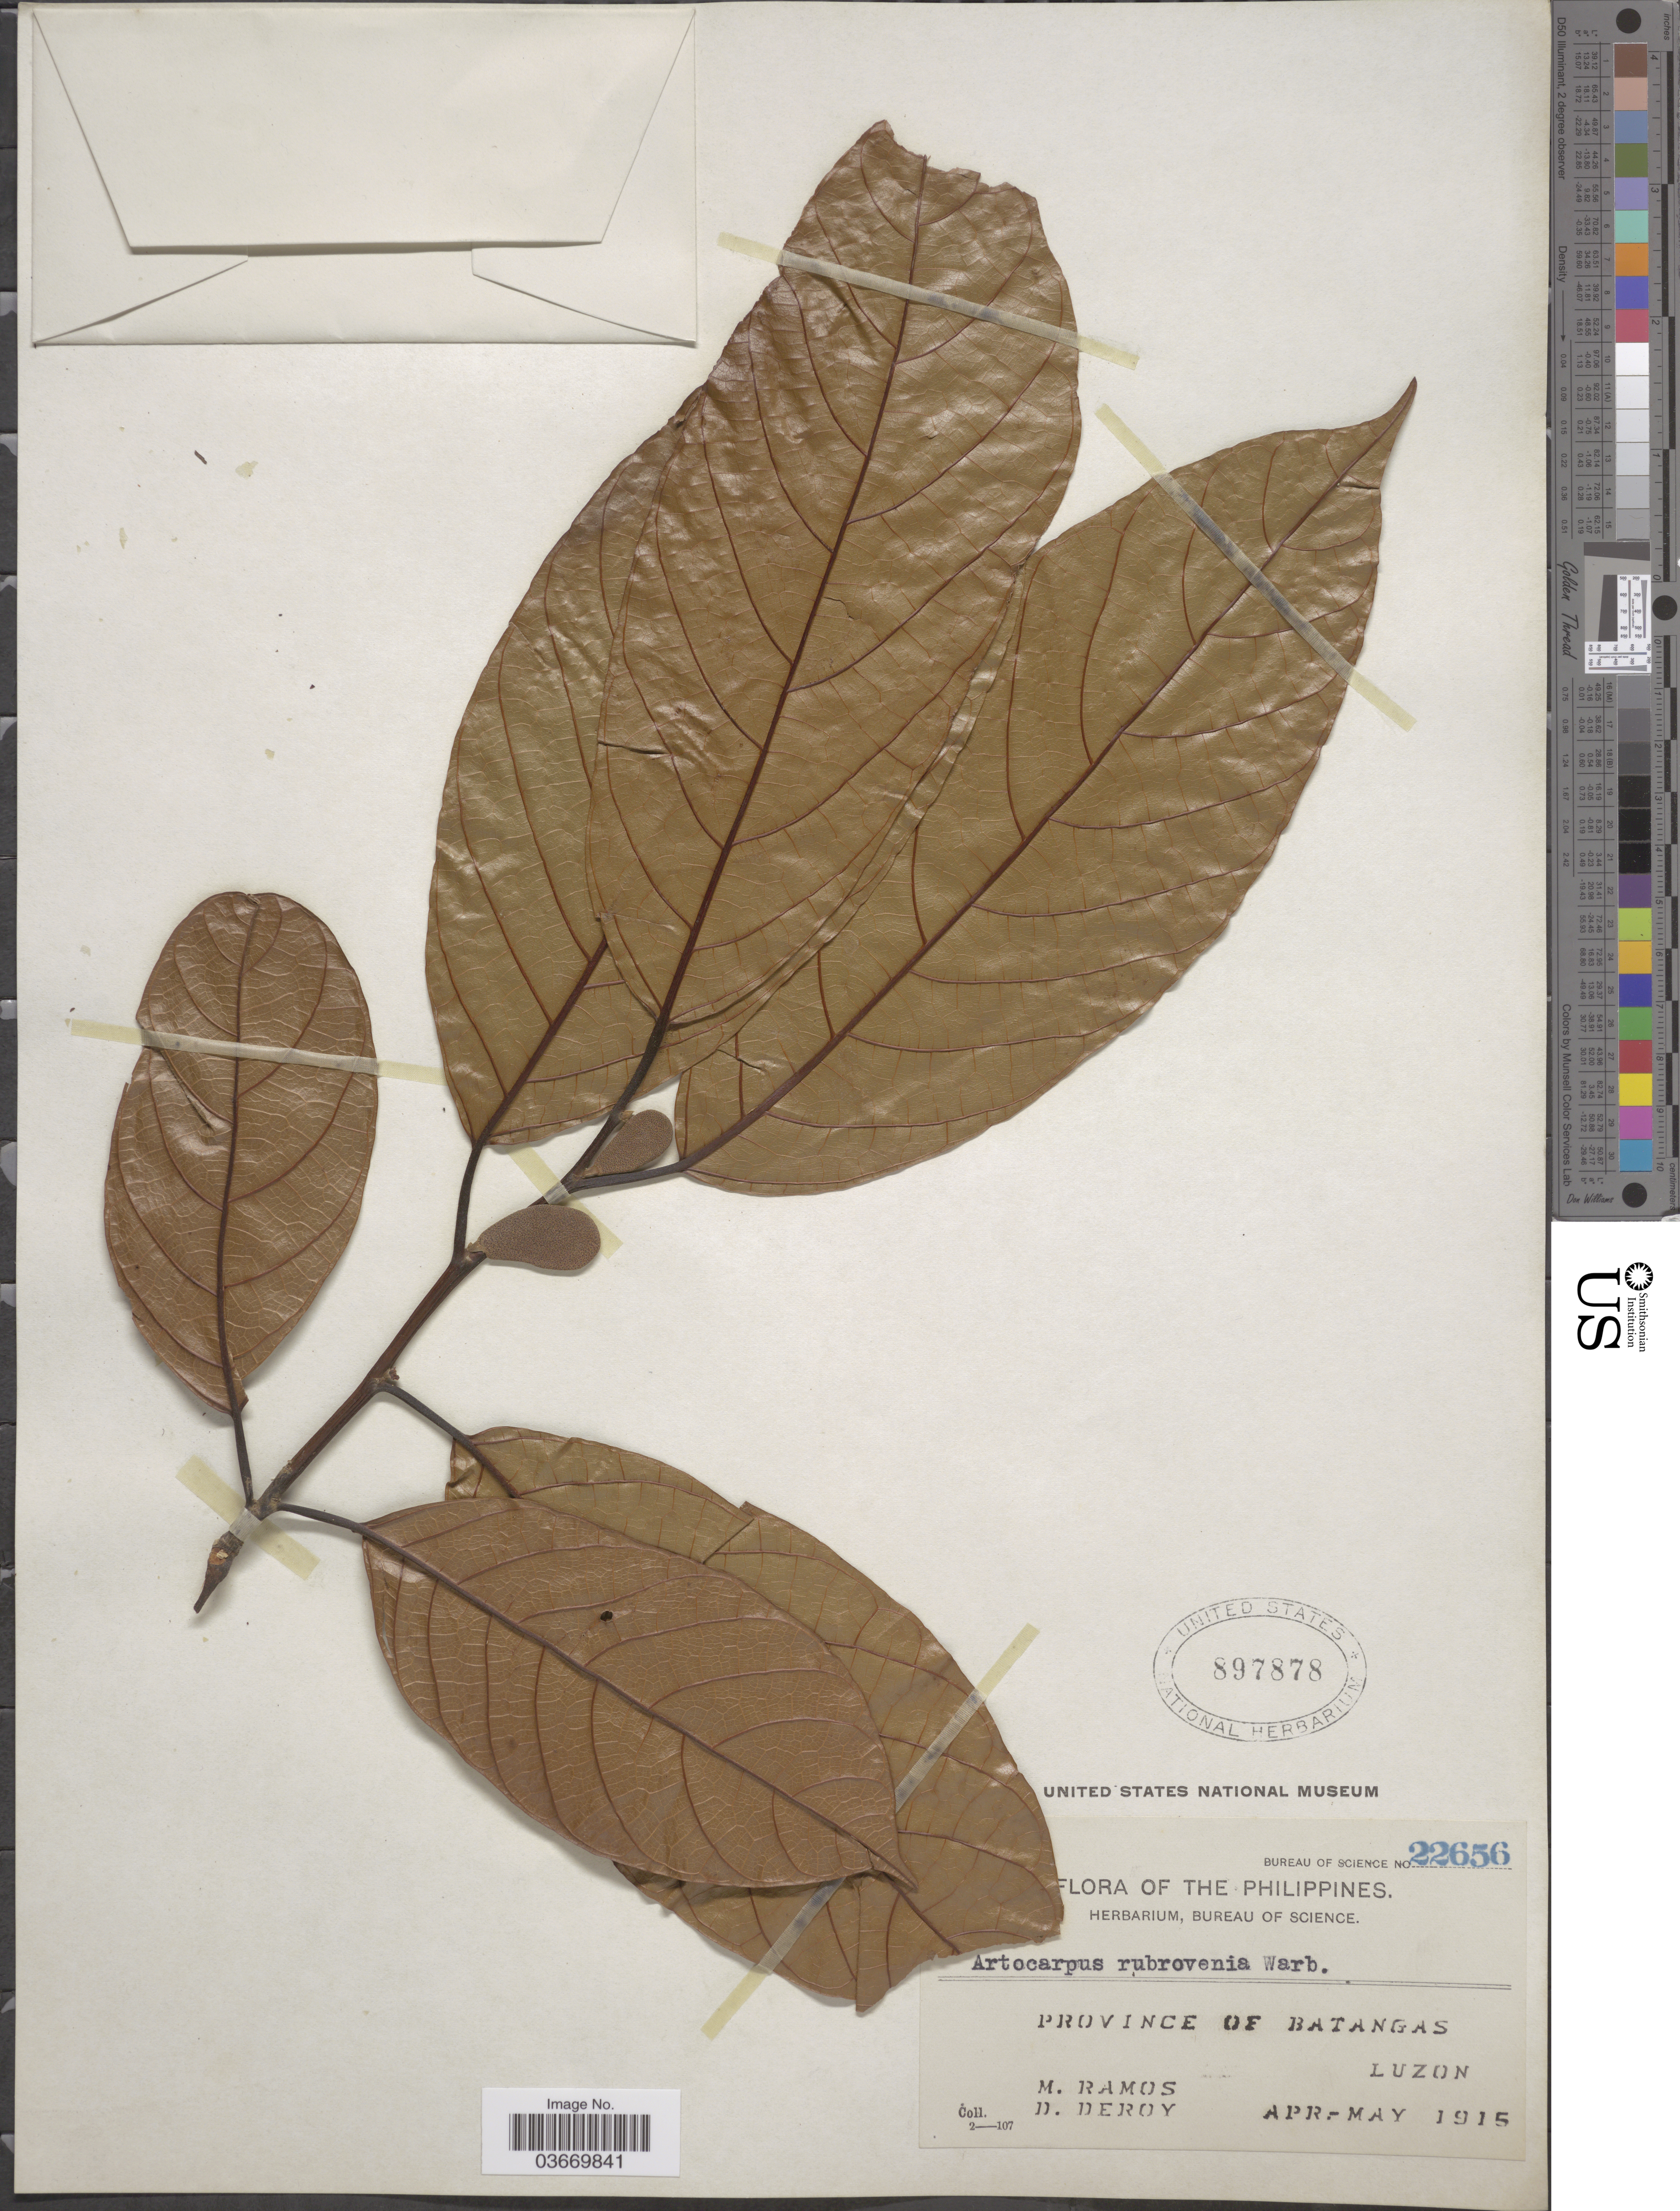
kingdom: Plantae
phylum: Tracheophyta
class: Magnoliopsida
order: Rosales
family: Moraceae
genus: Artocarpus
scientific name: Artocarpus rubrovenius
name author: Warb.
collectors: M. Ramos & D. Deroy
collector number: Bureau of Science 22656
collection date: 1915-04/1915-05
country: Philippines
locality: Province of Batangas, Luzon.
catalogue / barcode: US 897878